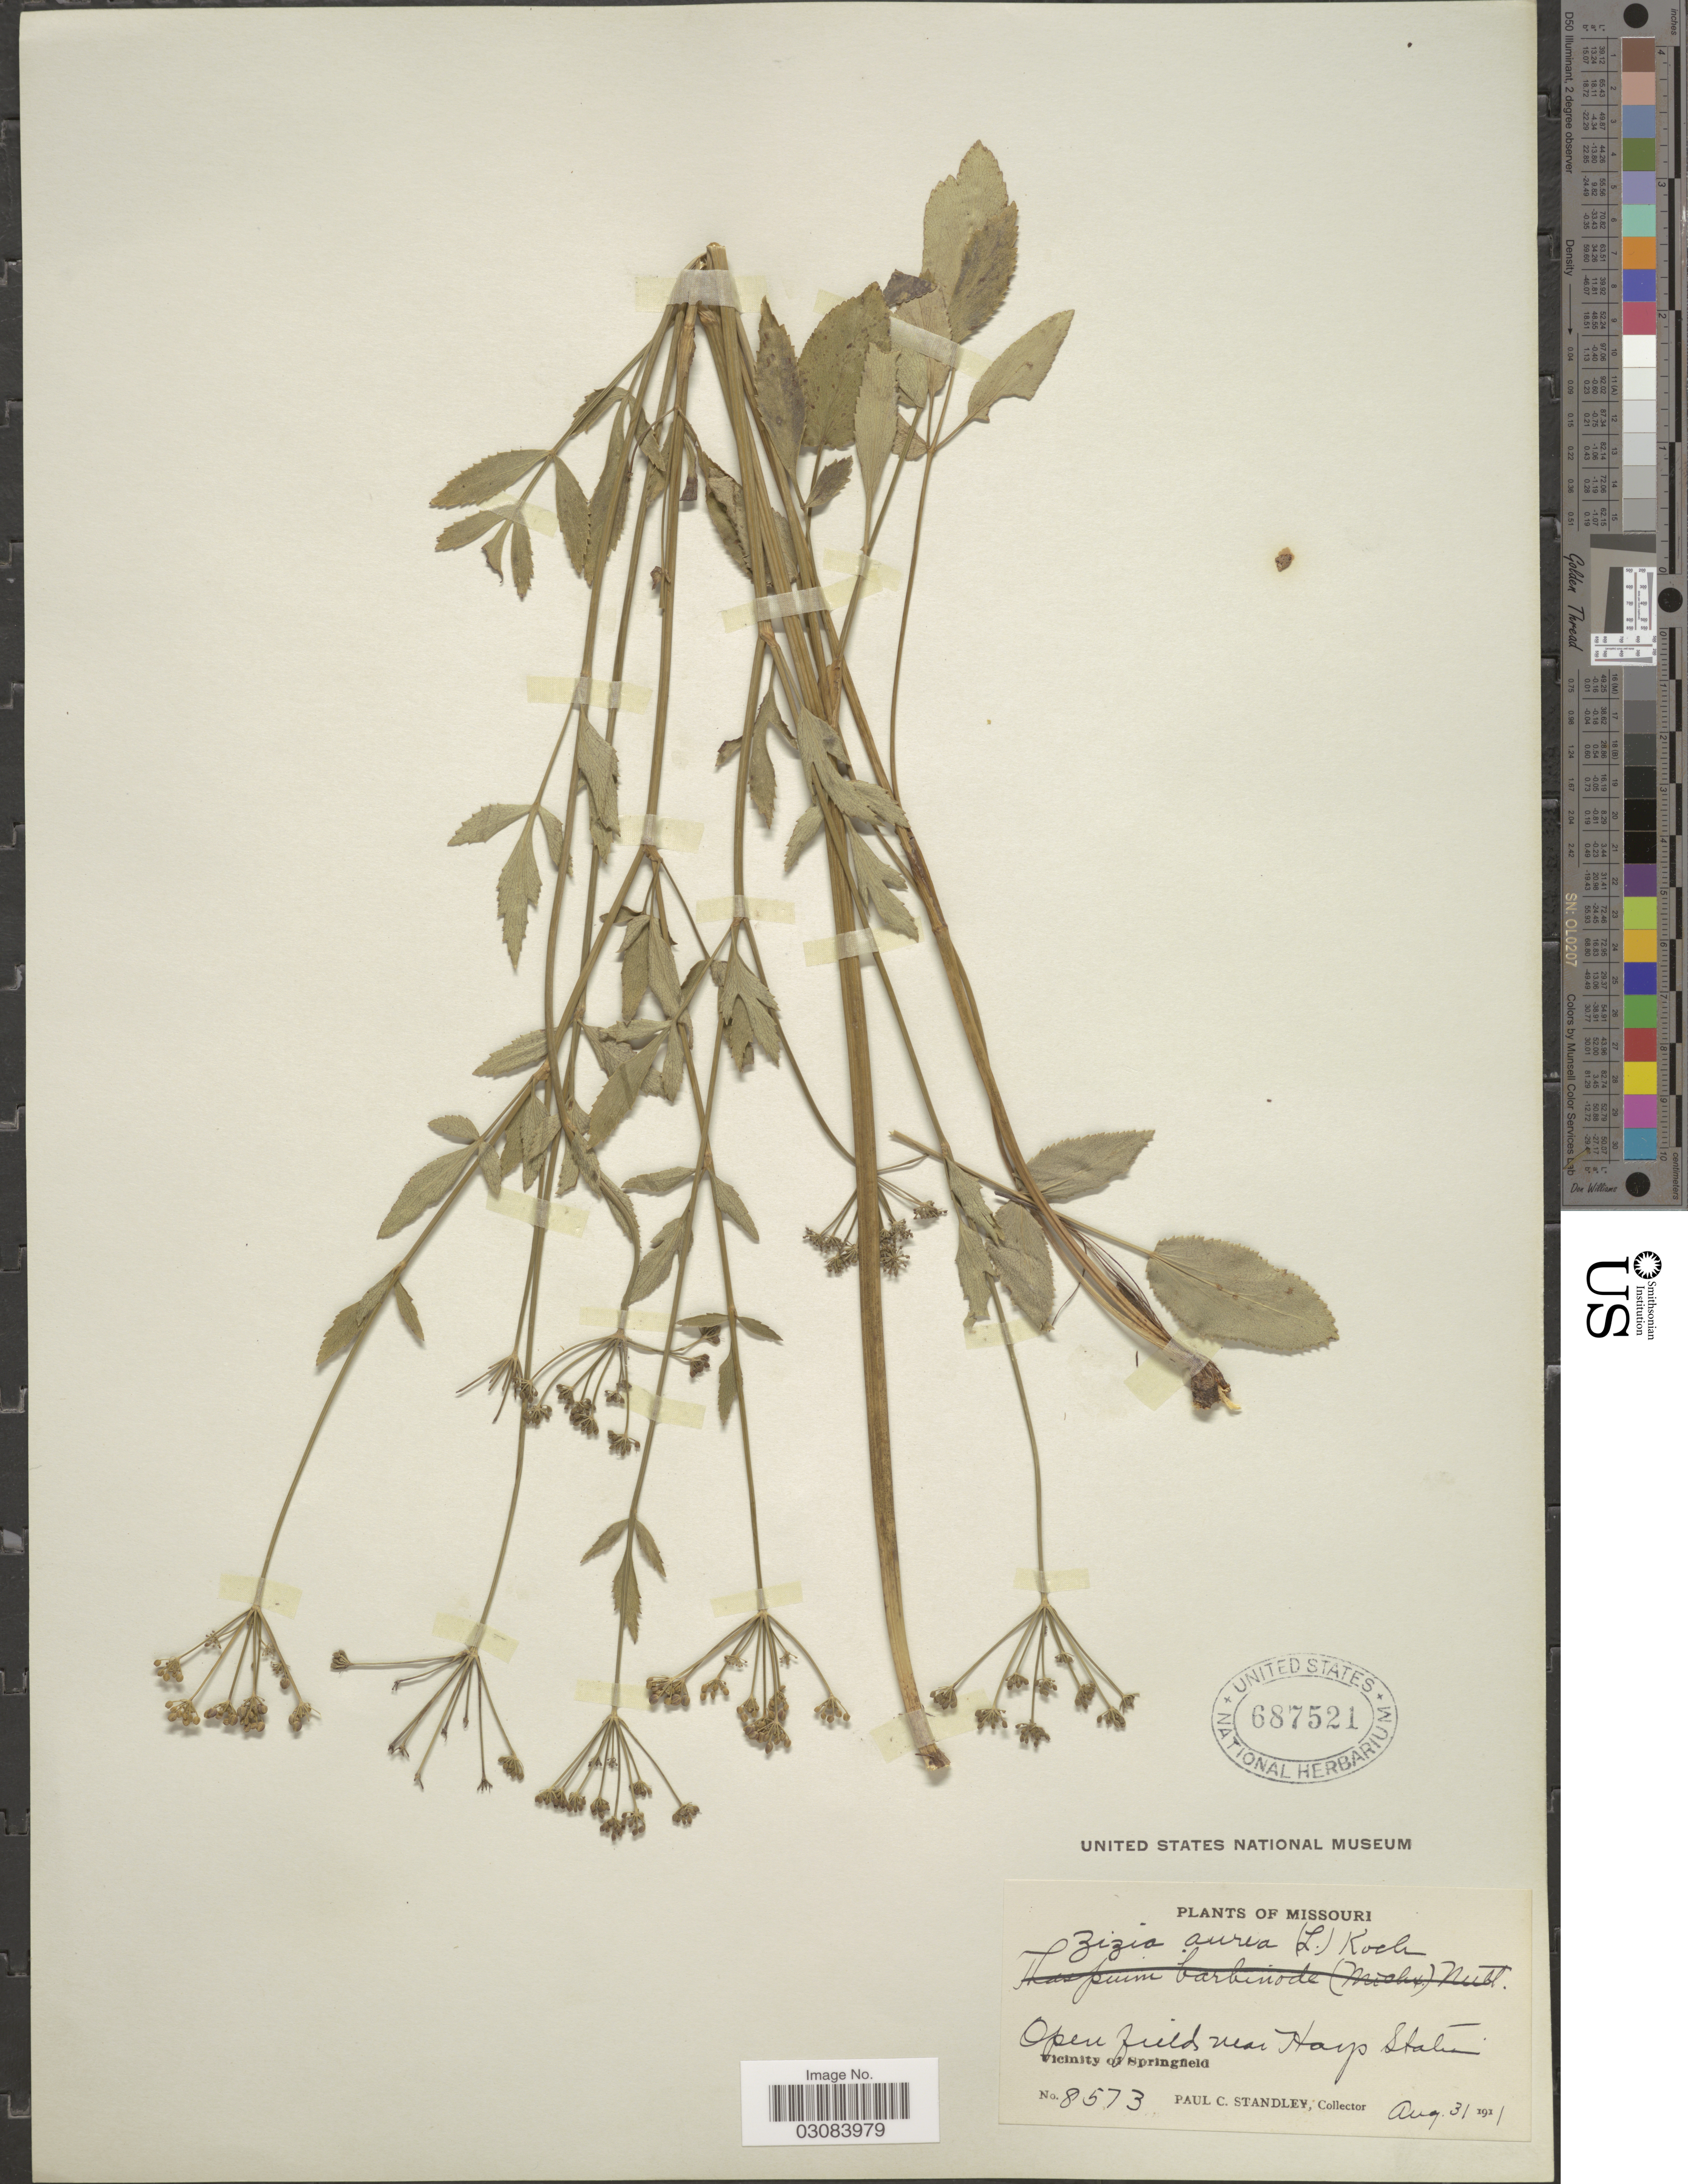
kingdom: Plantae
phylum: Tracheophyta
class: Magnoliopsida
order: Apiales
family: Apiaceae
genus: Zizia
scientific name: Zizia aurea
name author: (L.) Koch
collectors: P. C. Standley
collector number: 8573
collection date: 1911-08-31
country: United States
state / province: Missouri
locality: Open field near Hays Station. Vicinity of Springfield.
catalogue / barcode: US 687521